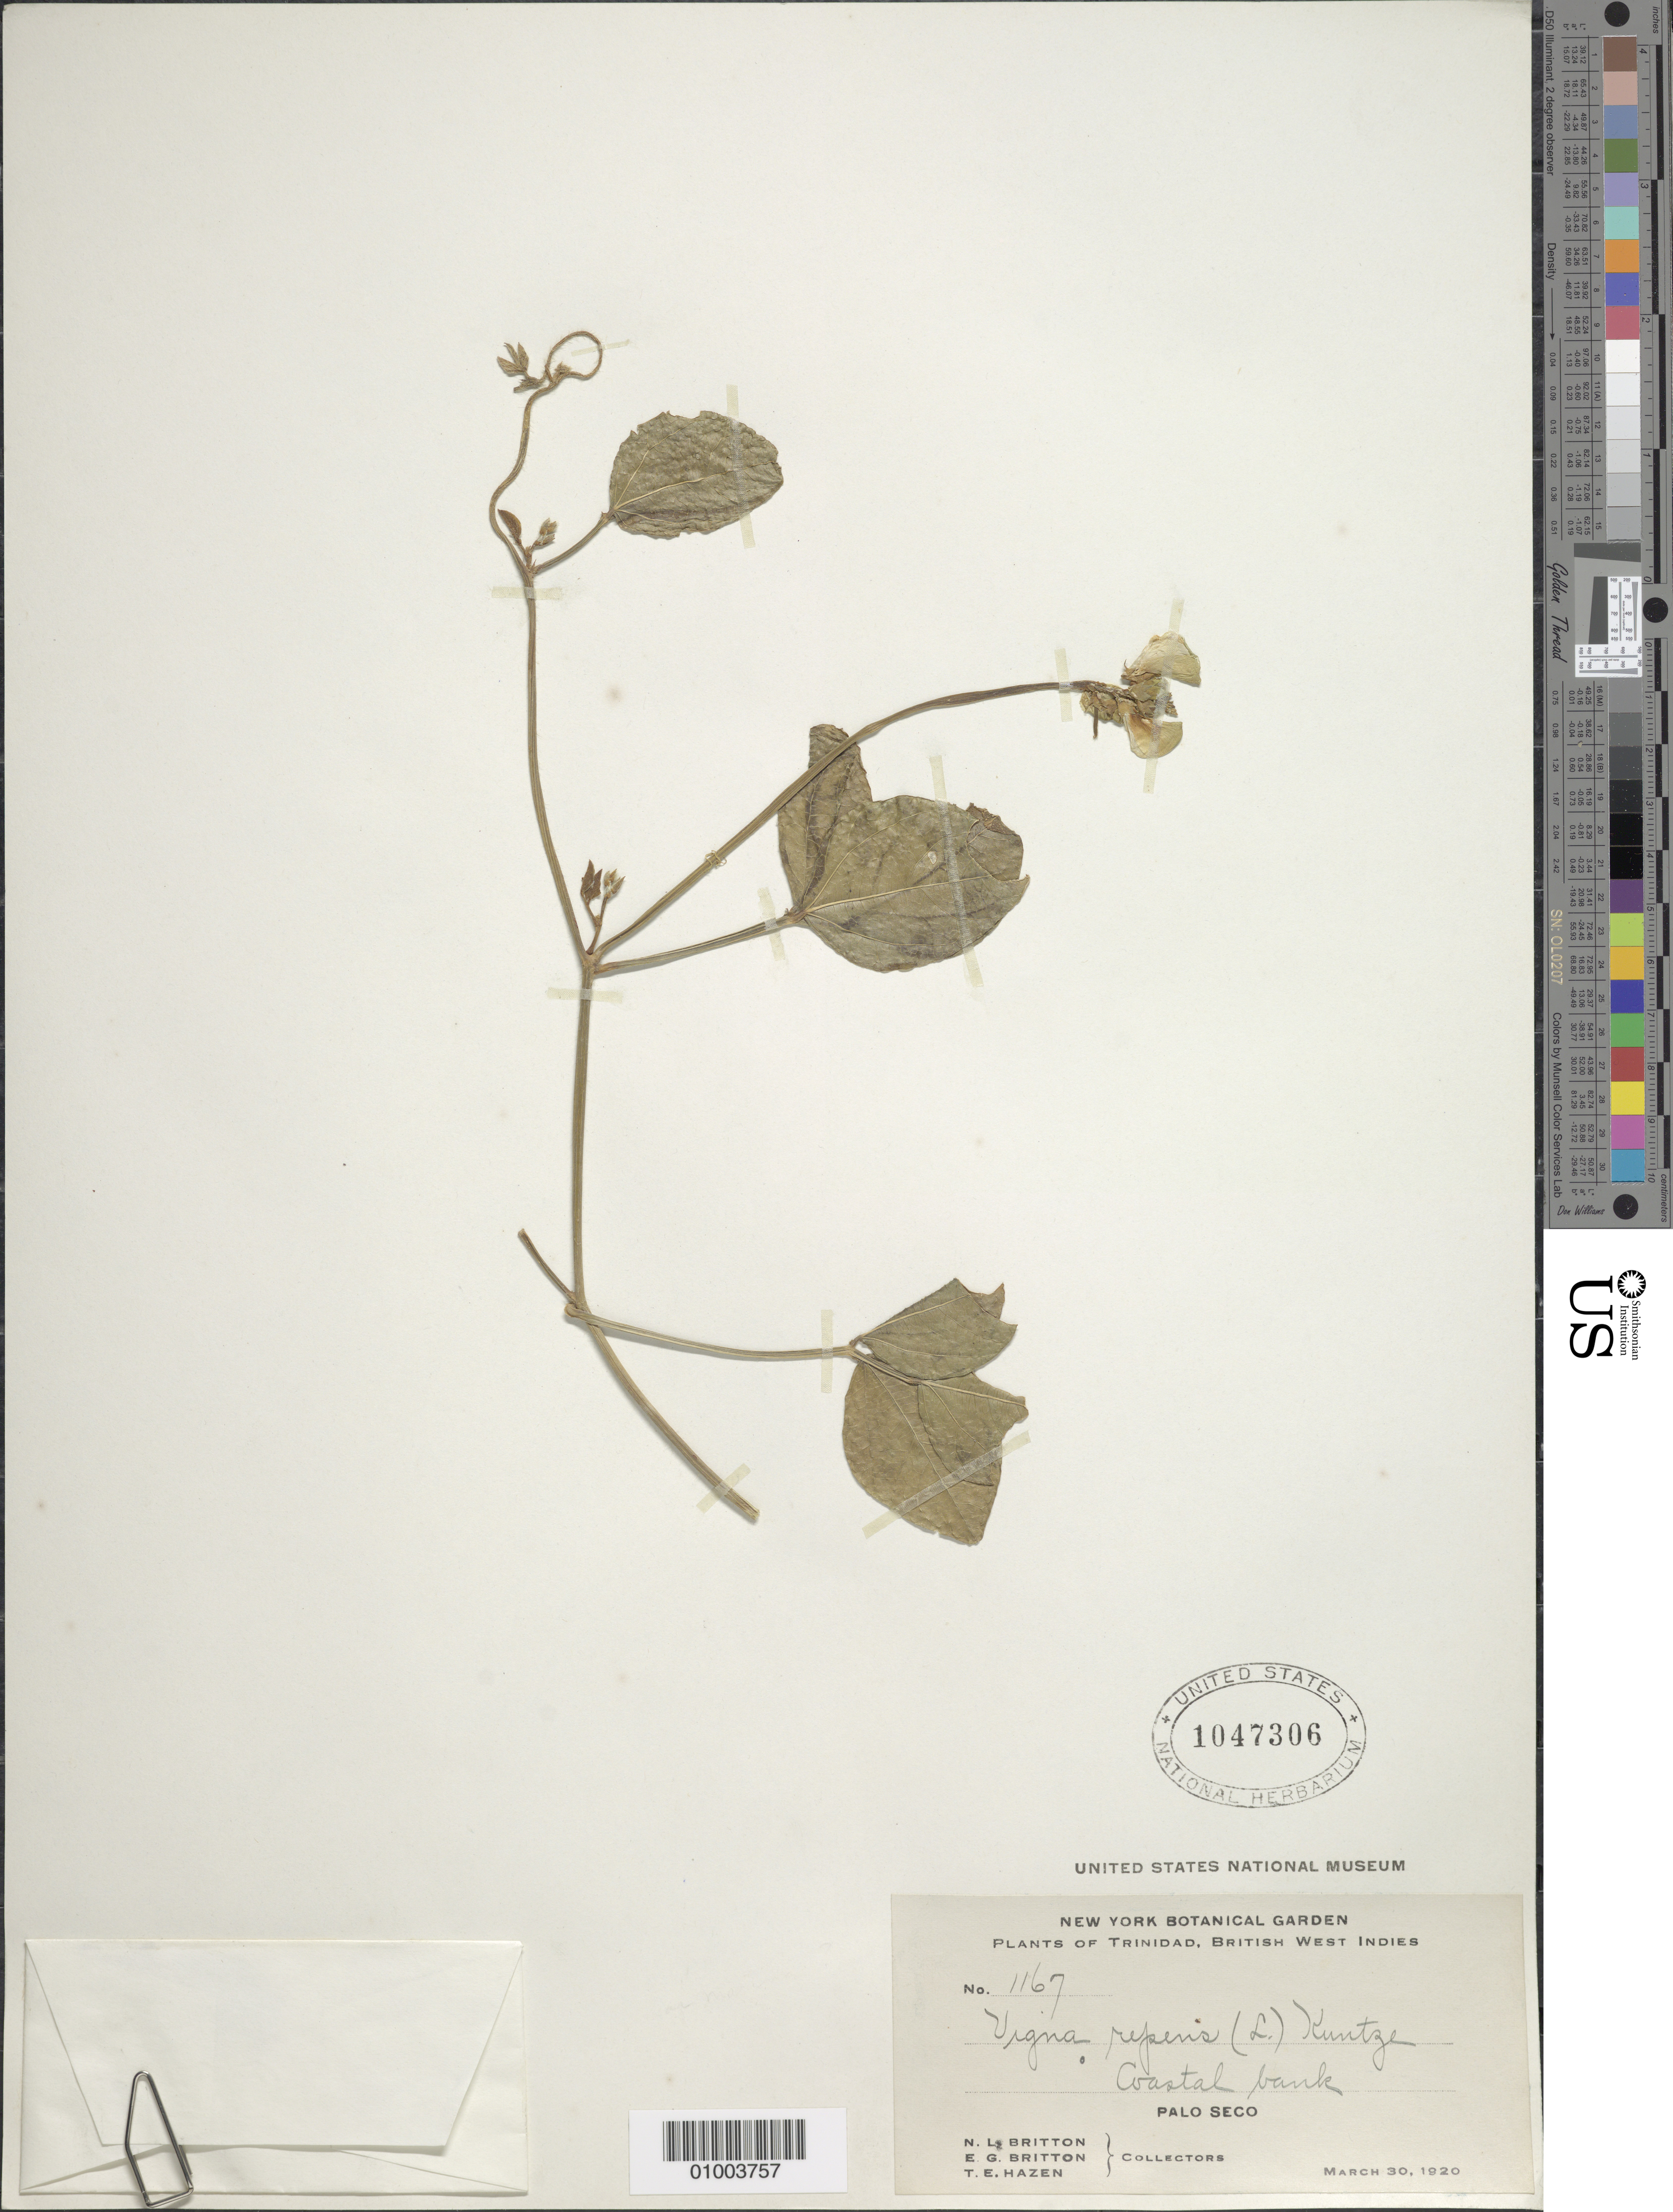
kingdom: Plantae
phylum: Tracheophyta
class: Magnoliopsida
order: Fabales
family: Fabaceae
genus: Vigna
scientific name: Vigna luteola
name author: (Jacq.) Benth.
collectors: N. Britton, E. G. Britton & T. E. Hazen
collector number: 1167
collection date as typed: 30 Mar 1920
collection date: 1920-03-30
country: Trinidad and Tobago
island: Trinidad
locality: Palo Seco. Coastal Bank.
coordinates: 0 N, 0 E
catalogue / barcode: US 1047306